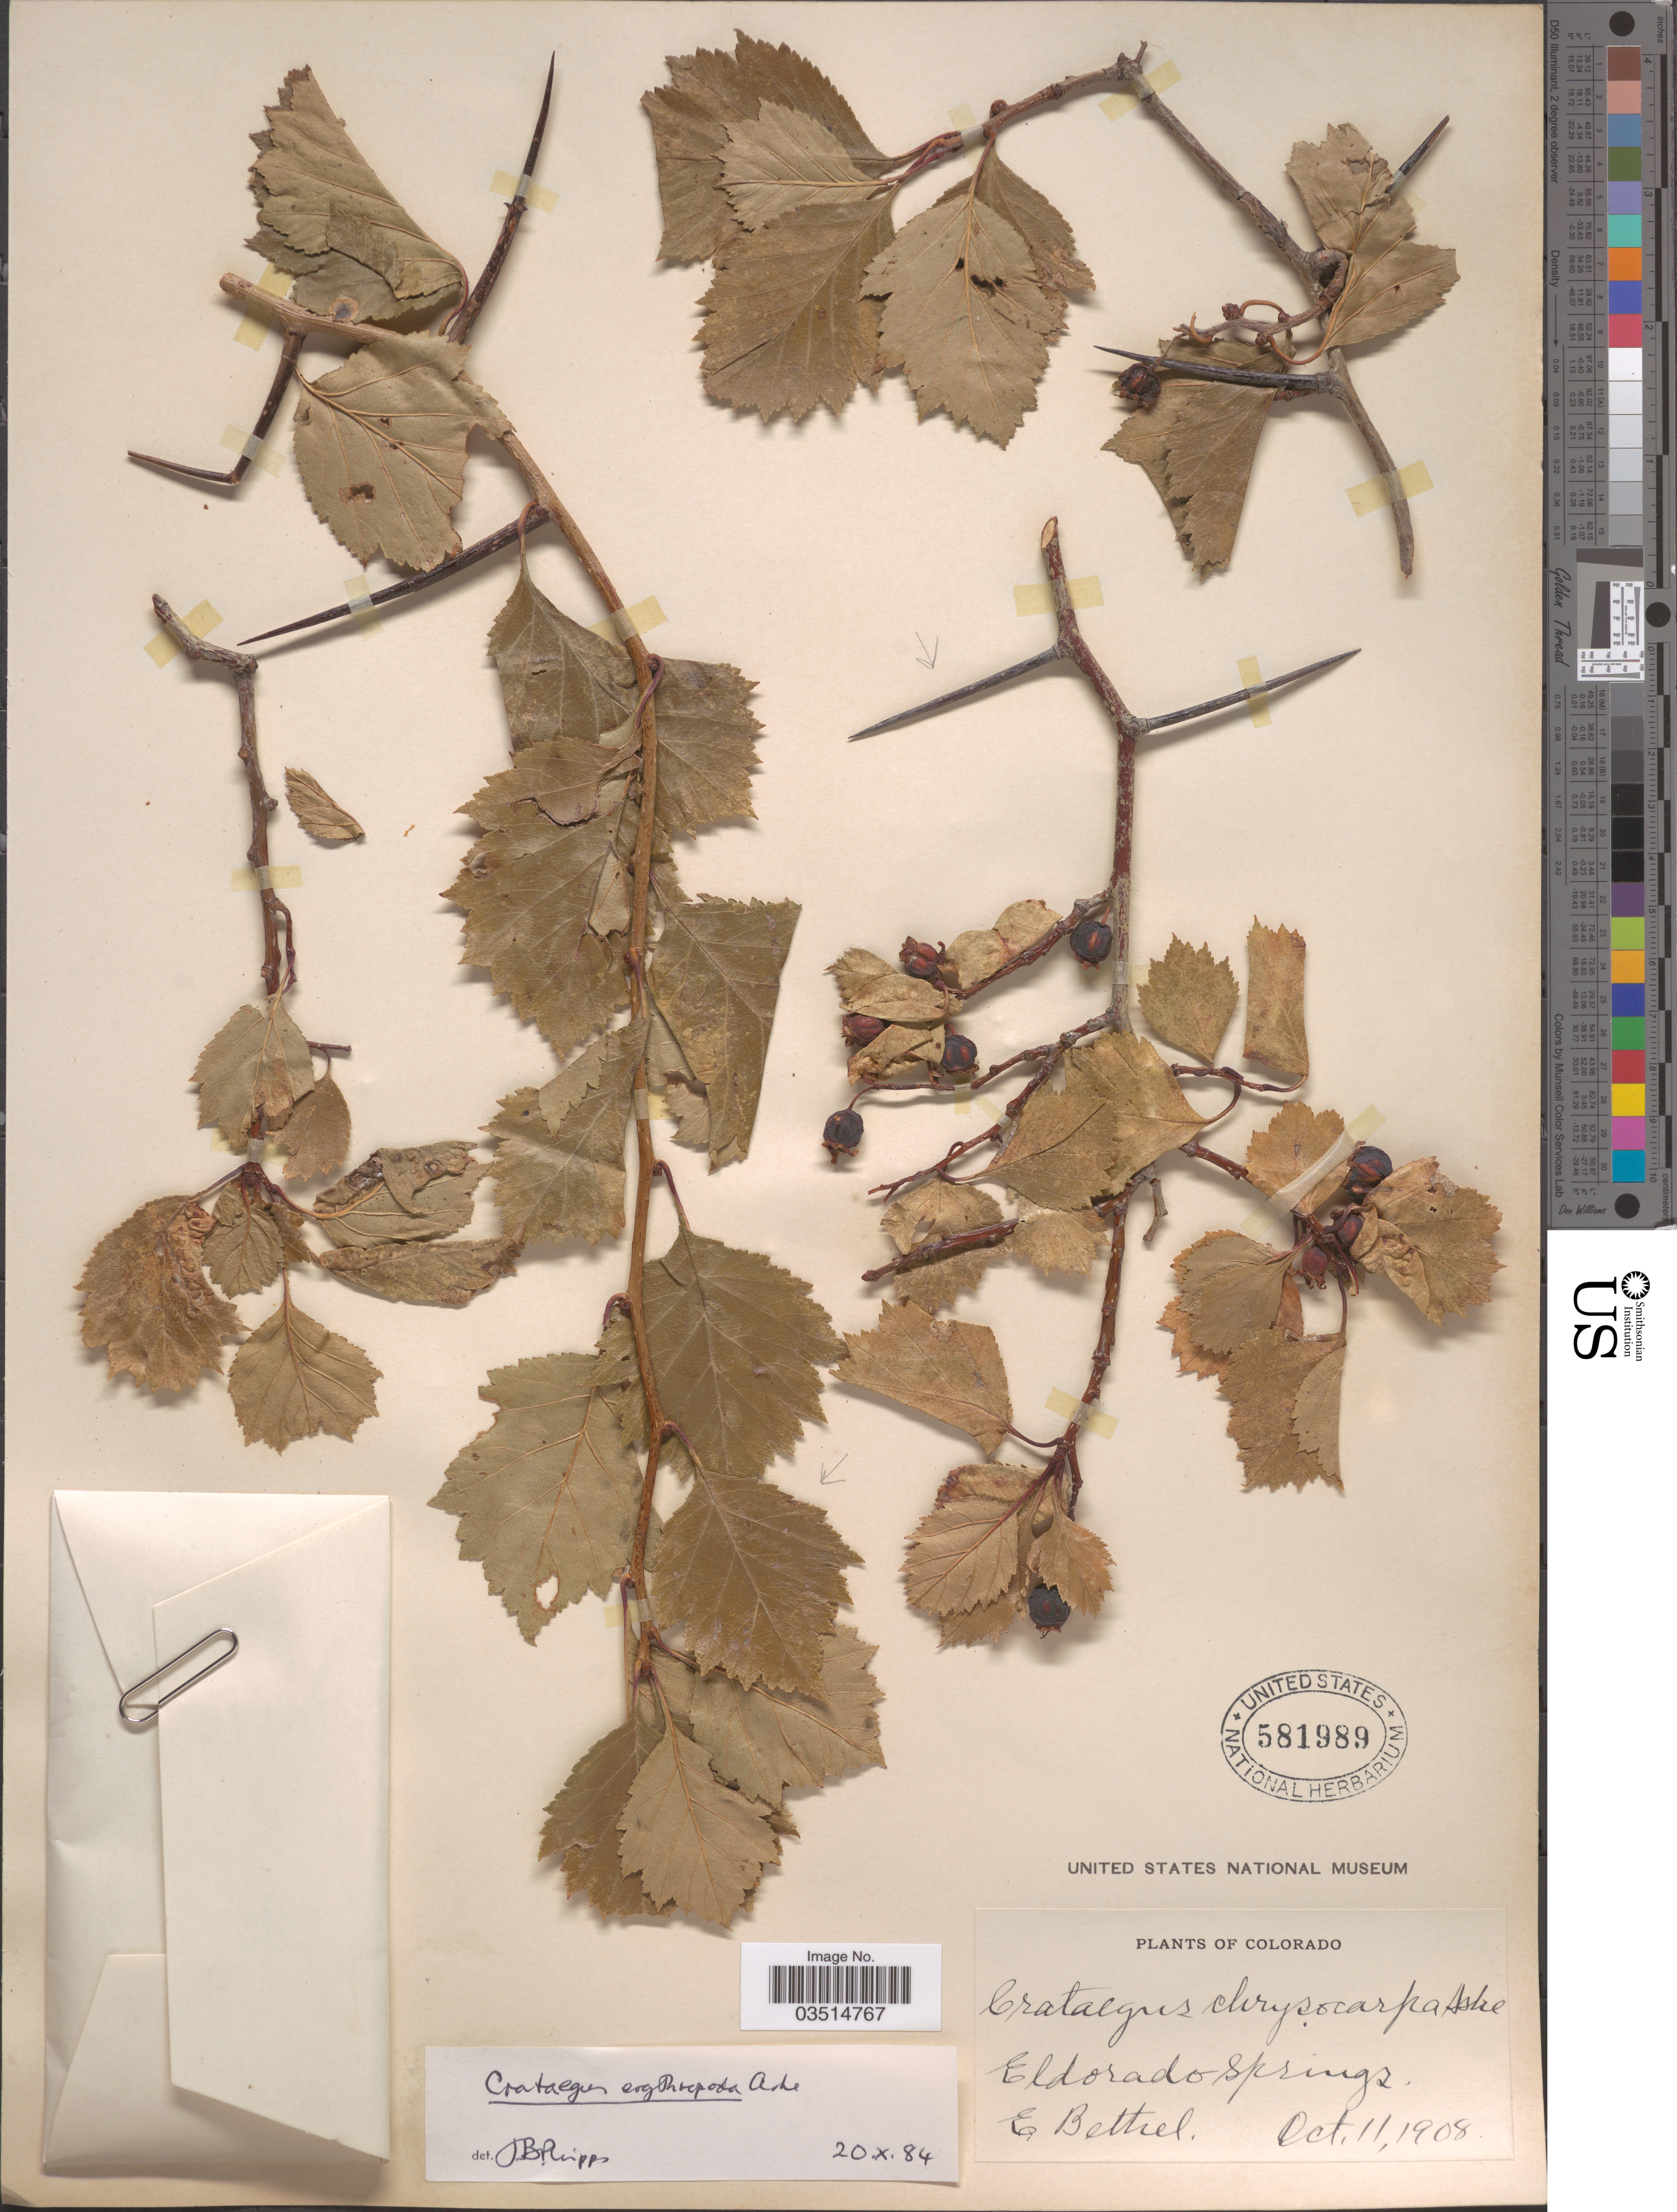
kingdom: Plantae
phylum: Tracheophyta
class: Magnoliopsida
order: Rosales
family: Rosaceae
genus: Crataegus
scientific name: Crataegus erythropoda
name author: Ashe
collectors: E. Bethel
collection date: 1908-10-11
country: United States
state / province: Colorado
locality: Eldorado Springs.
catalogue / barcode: US 581989